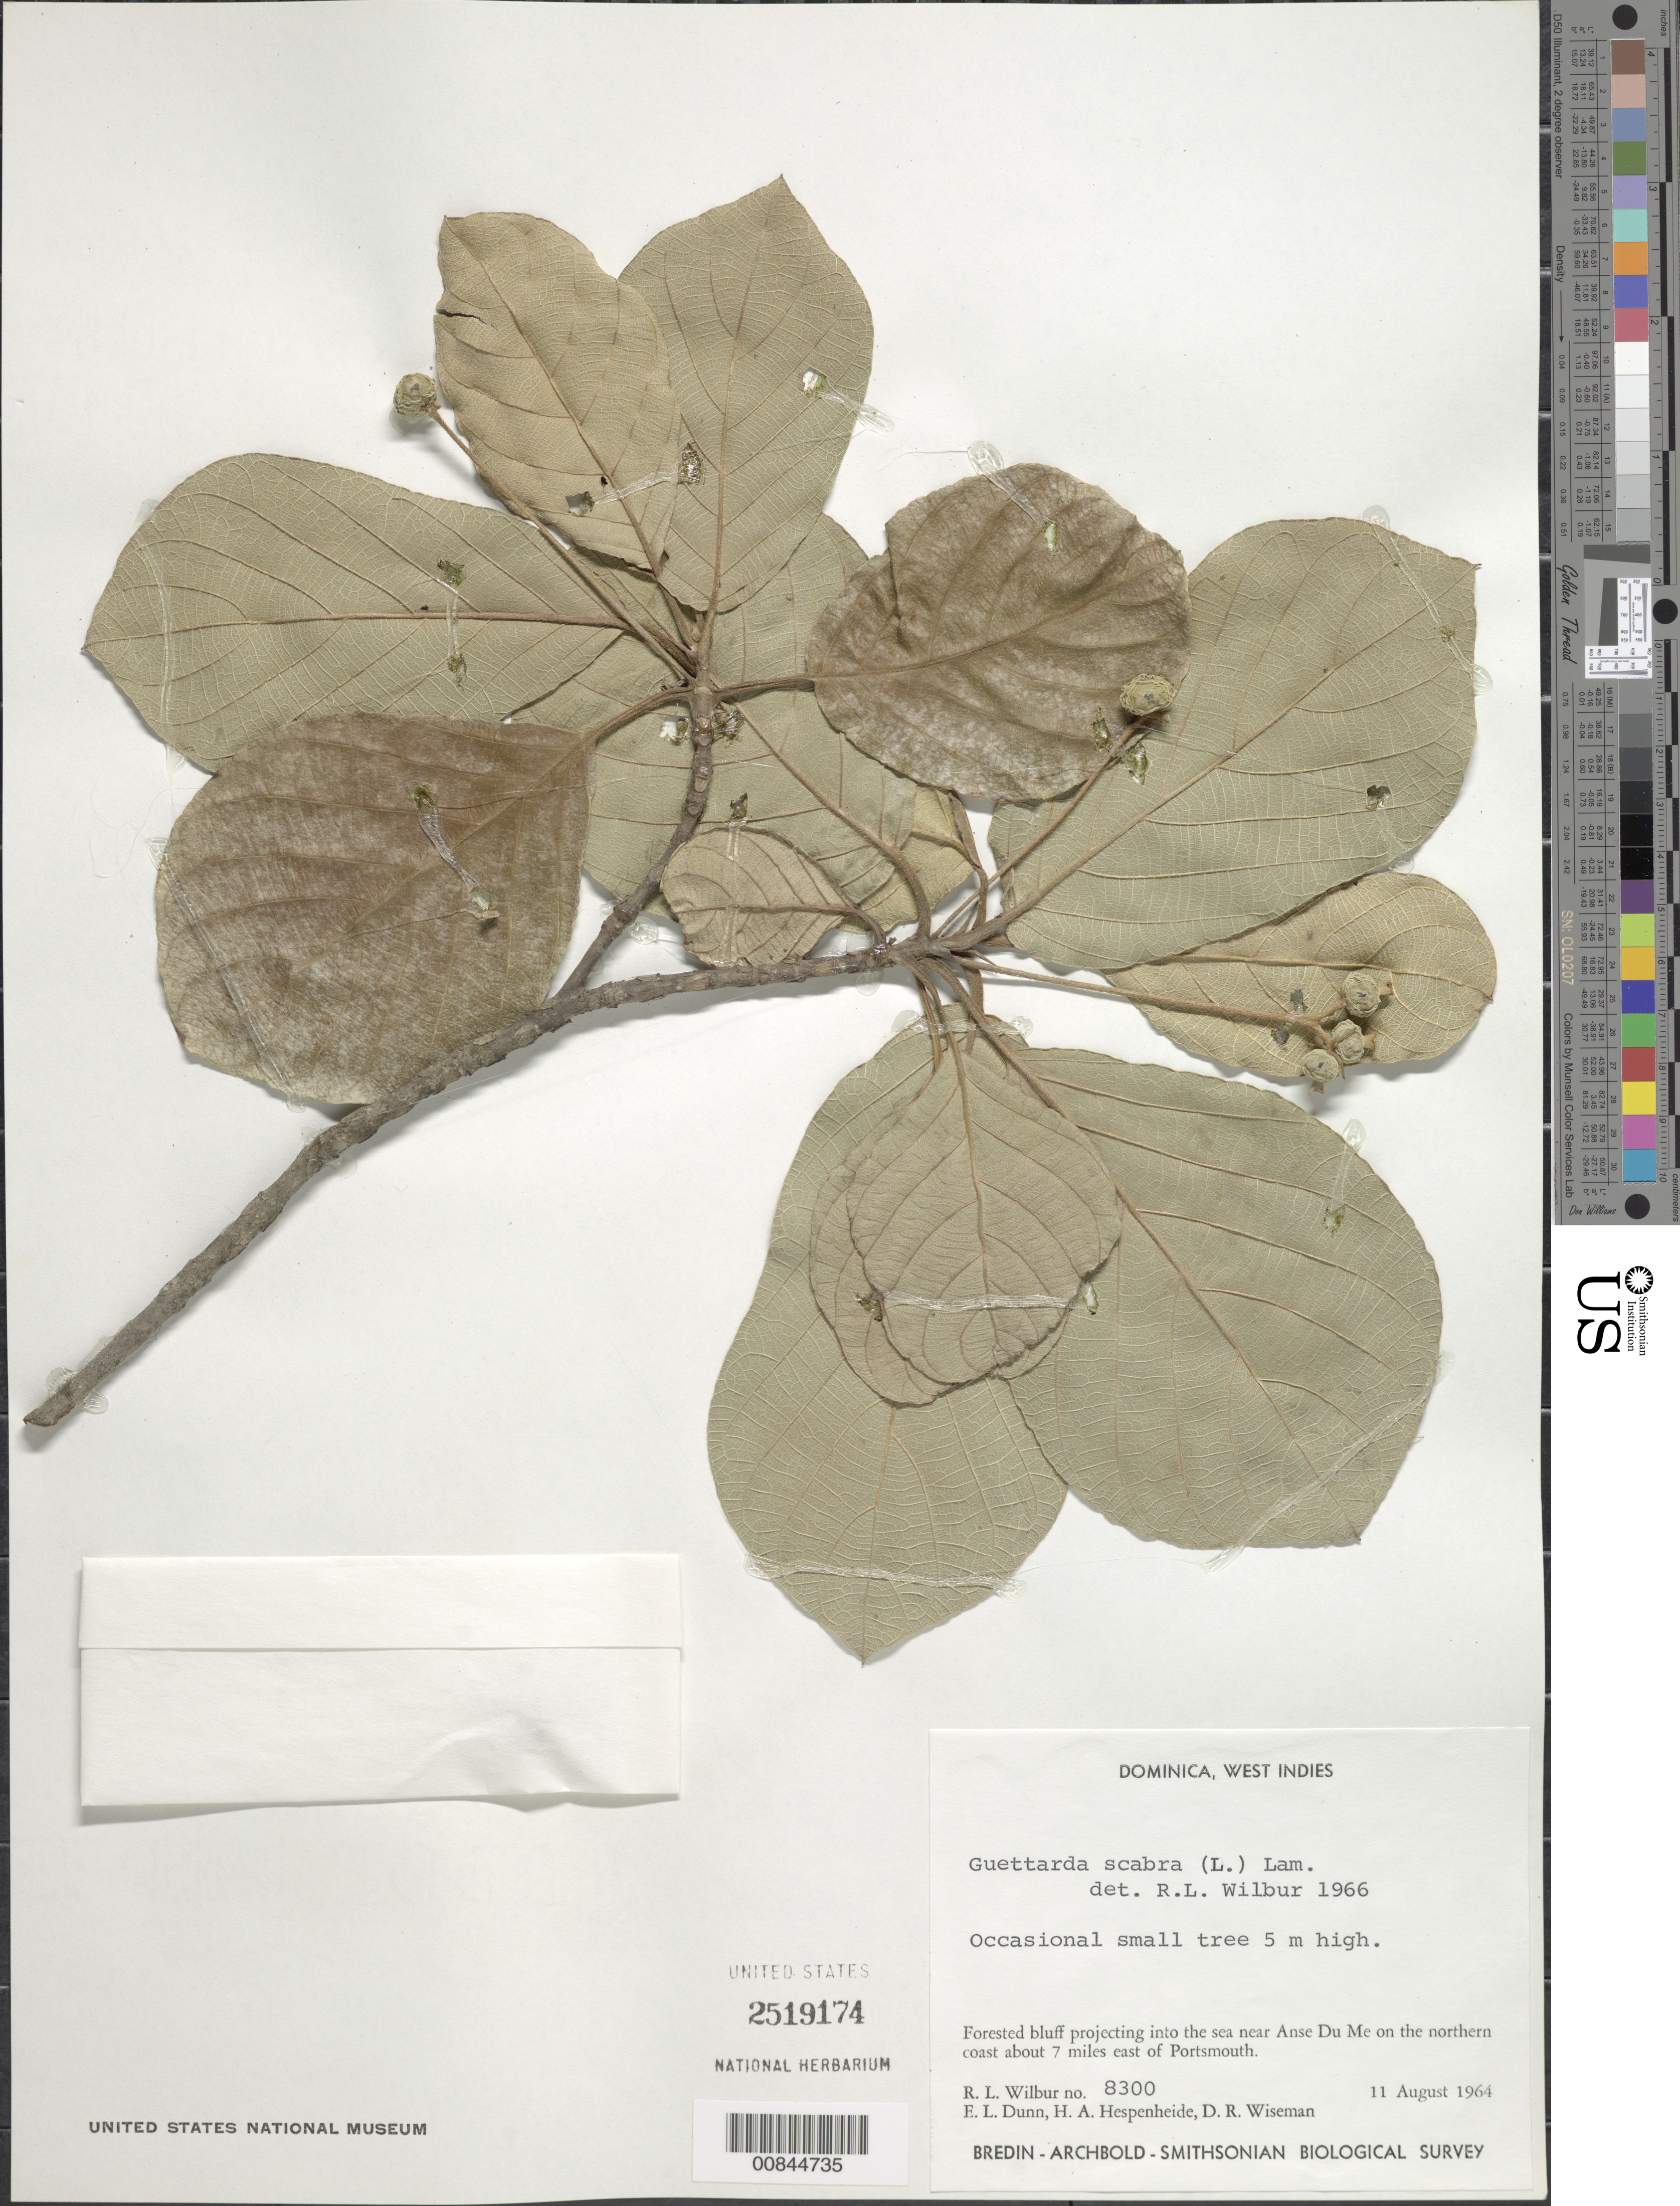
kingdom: Plantae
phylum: Tracheophyta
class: Magnoliopsida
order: Gentianales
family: Rubiaceae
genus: Guettarda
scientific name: Guettarda scabra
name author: (L.) Vent.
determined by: Wilbur, R. L.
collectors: R. L. Wilbur, E. Dunn, H. A. Hespenheide & D. R. Wiseman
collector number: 8300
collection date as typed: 11 Aug 1964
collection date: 1964-08-11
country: Dominica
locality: Bluff near Anse Du Me on the northern coast, about 7 miles east of Portsmouth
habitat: Forested bluff projecting into sea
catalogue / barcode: US 2519174